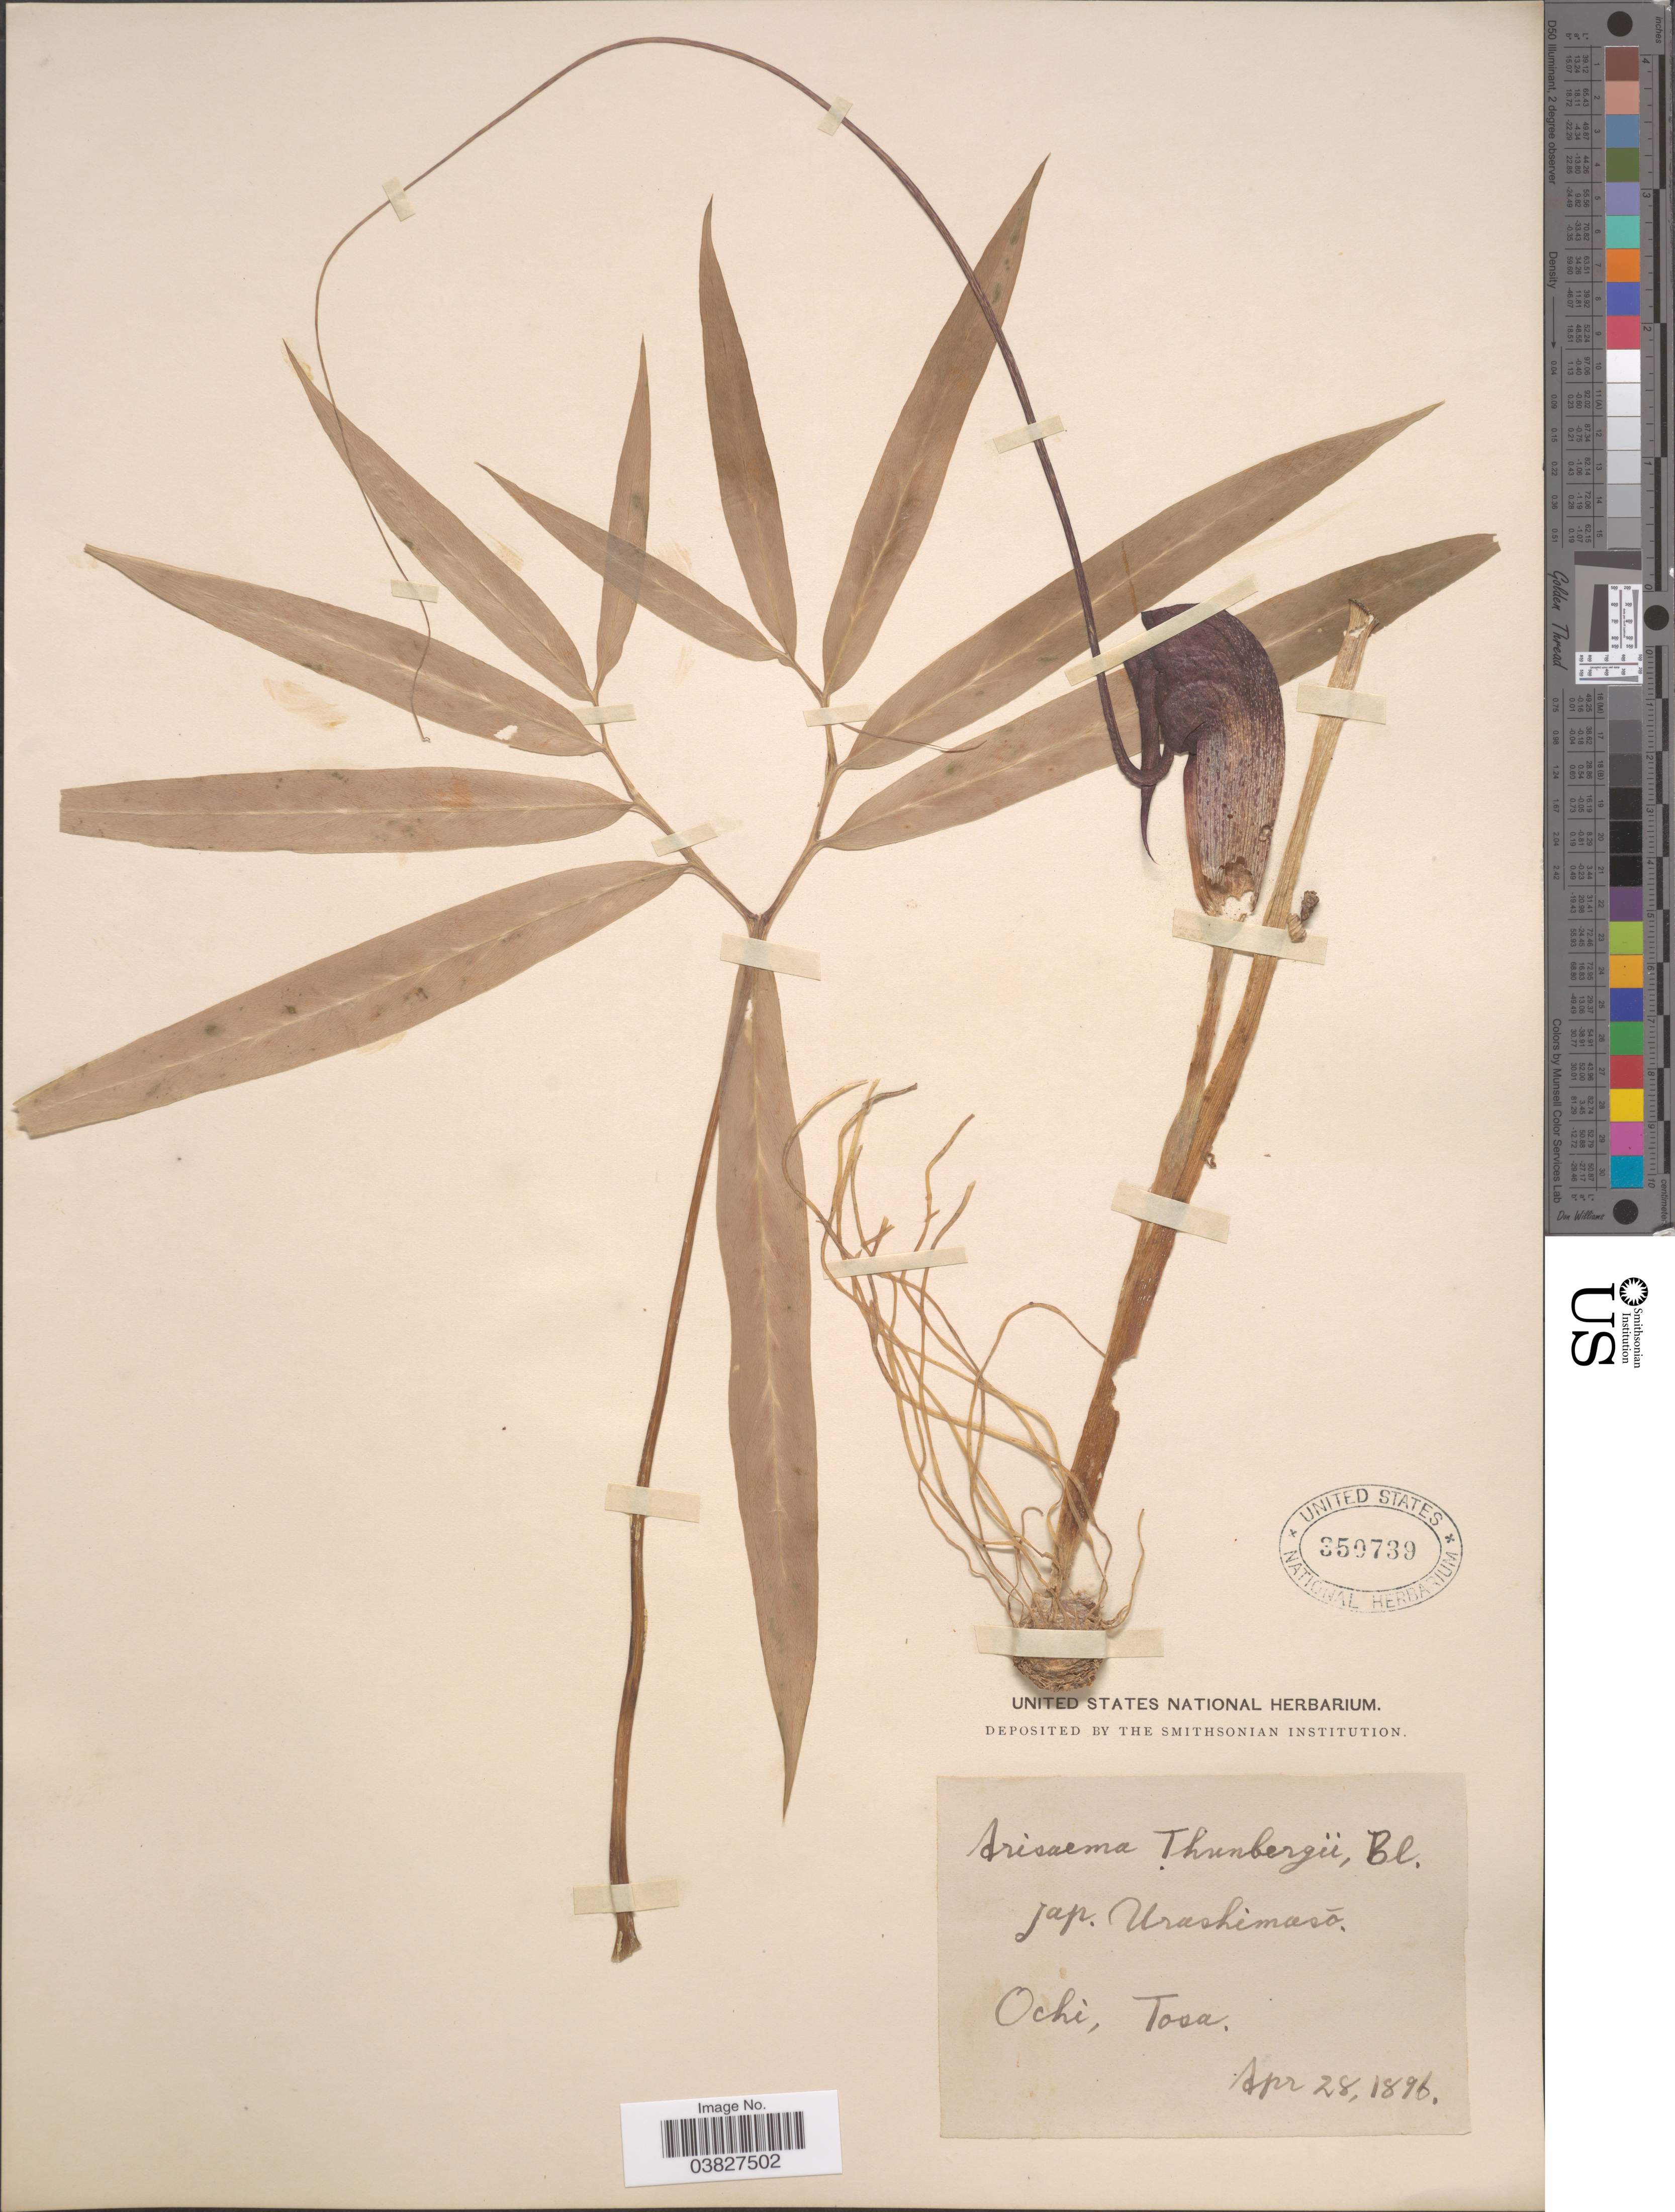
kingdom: Plantae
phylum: Tracheophyta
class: Liliopsida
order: Alismatales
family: Araceae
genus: Arisaema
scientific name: Arisaema thunbergii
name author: Blume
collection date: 1896-04-28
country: Japan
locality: Ochi, Tosa.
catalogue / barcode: US 359739